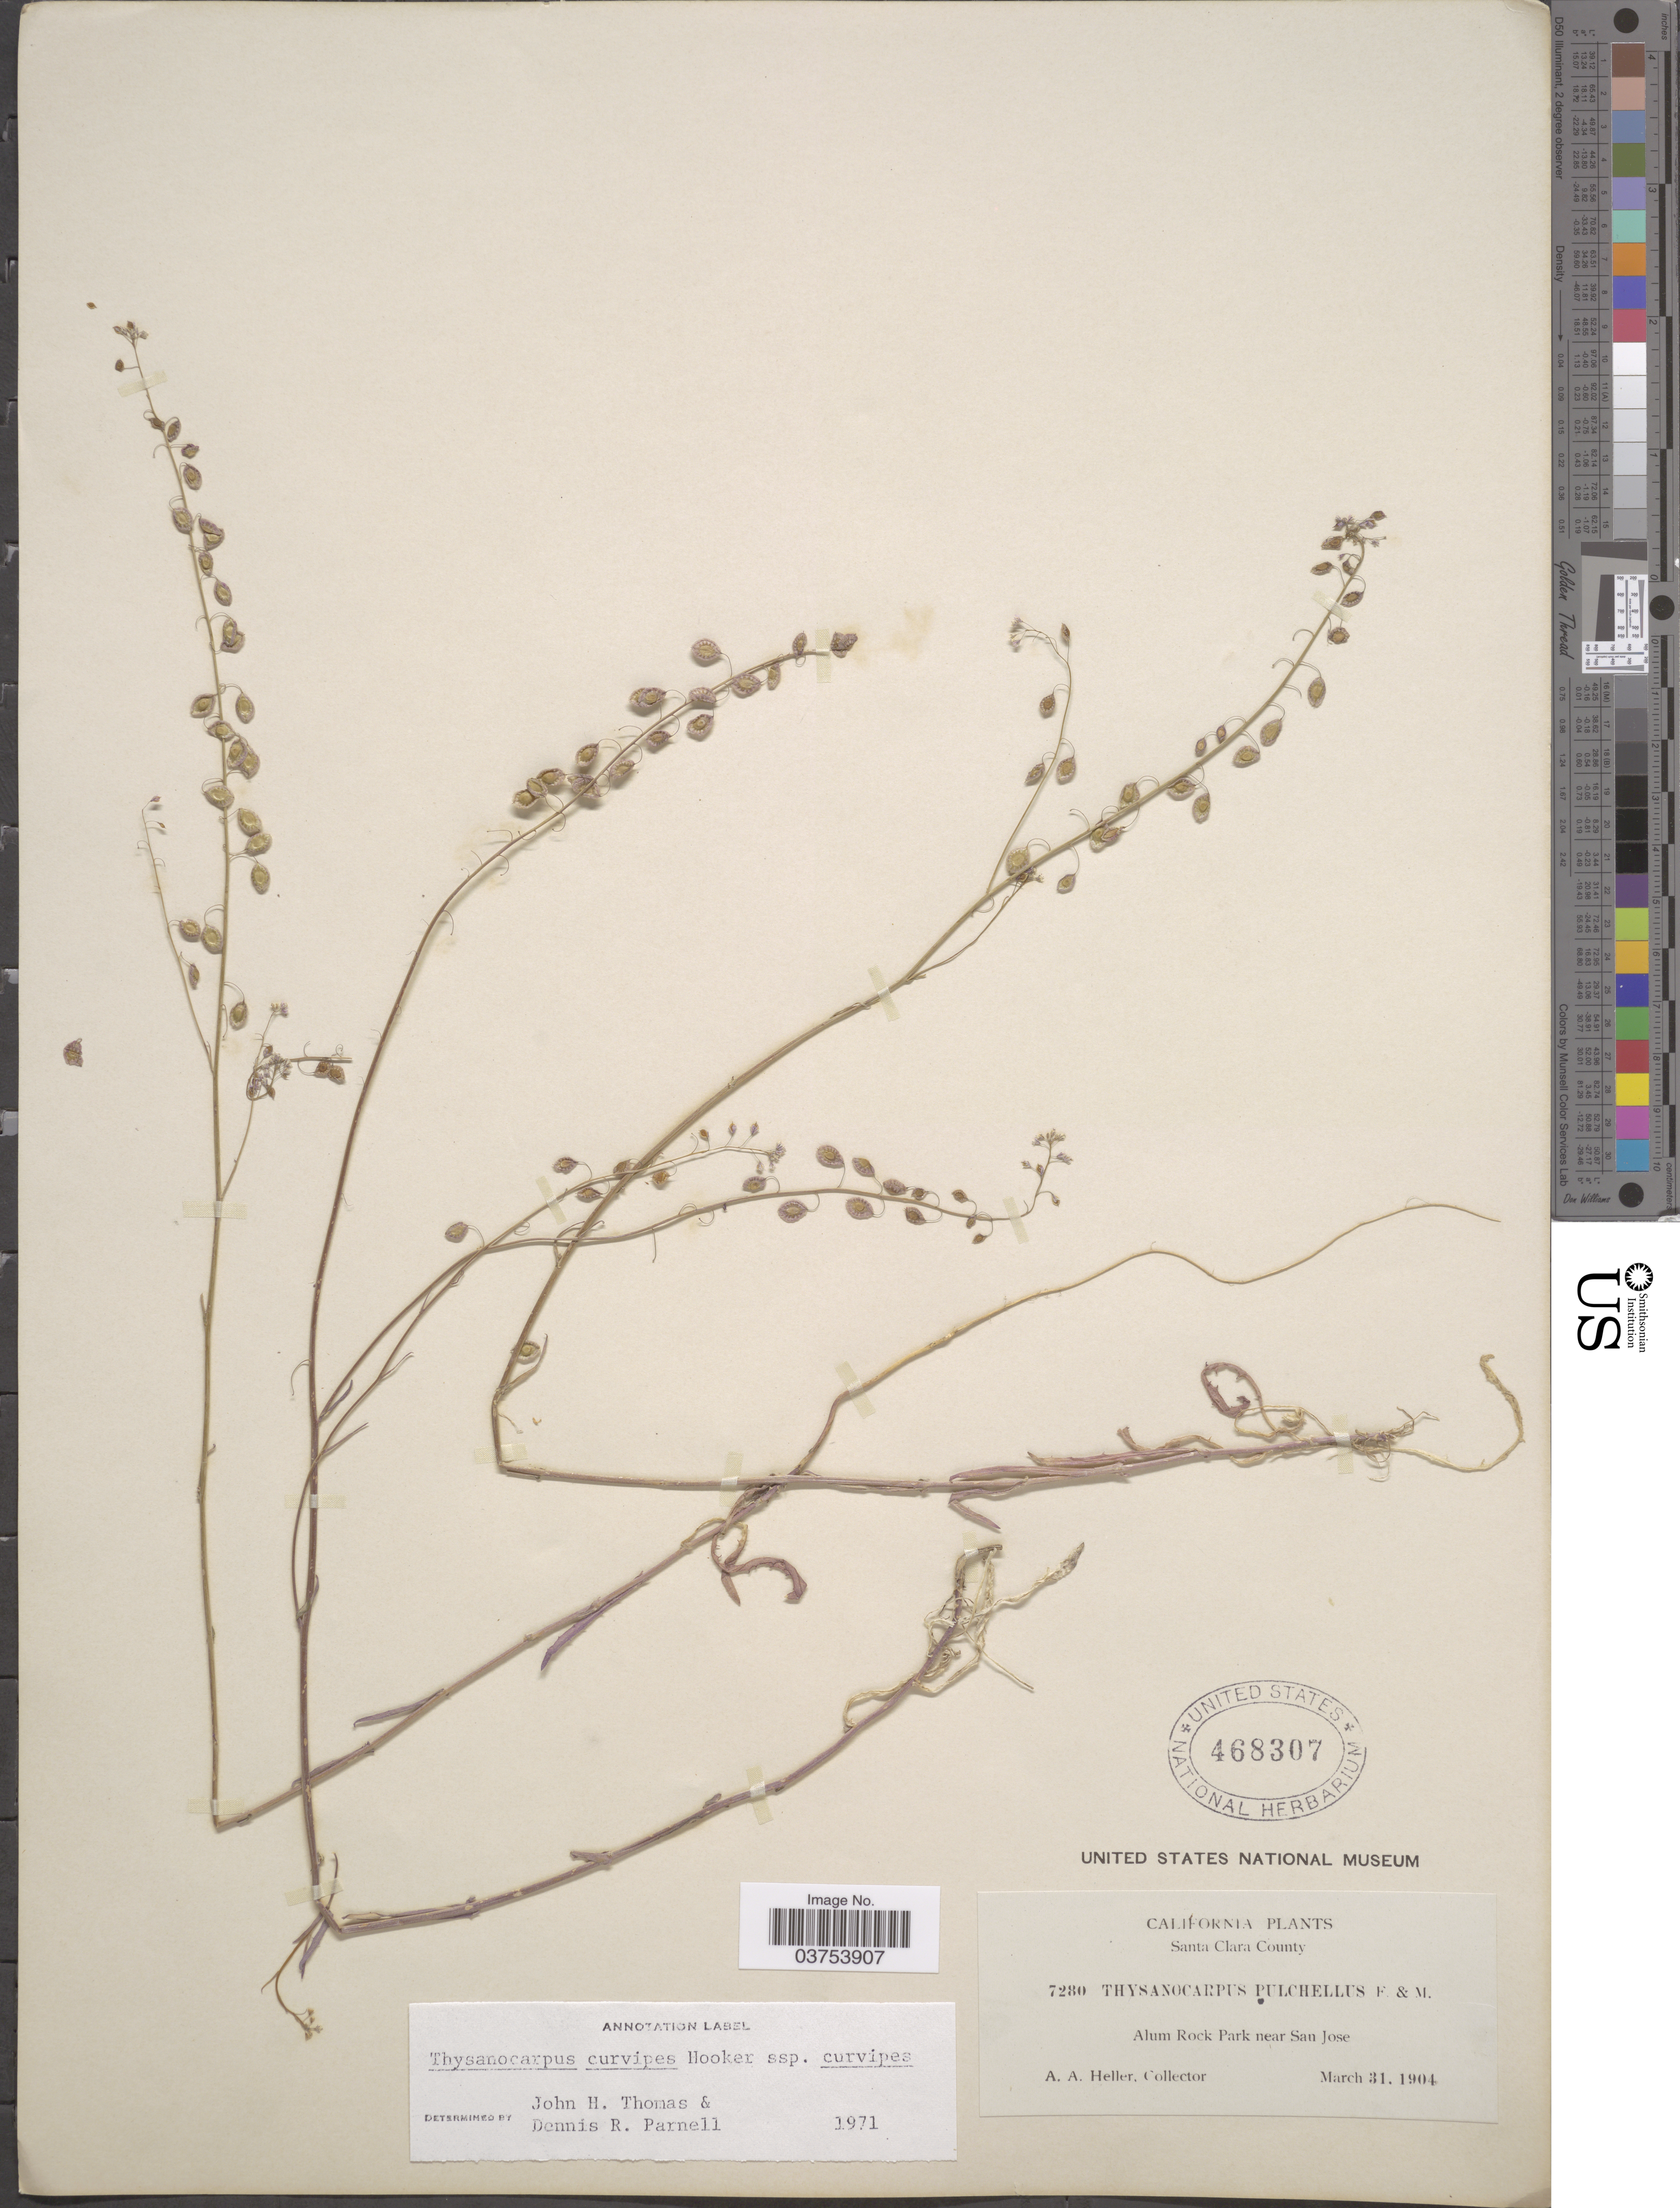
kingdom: Plantae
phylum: Tracheophyta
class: Magnoliopsida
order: Brassicales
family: Brassicaceae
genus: Thysanocarpus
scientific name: Thysanocarpus curvipes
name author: Hook.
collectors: A. A. Heller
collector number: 7280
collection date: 1904-03-31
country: United States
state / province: California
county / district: Santa Clara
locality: Santa Clara County. Alum Rock Park near San Jose.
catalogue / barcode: US 468307